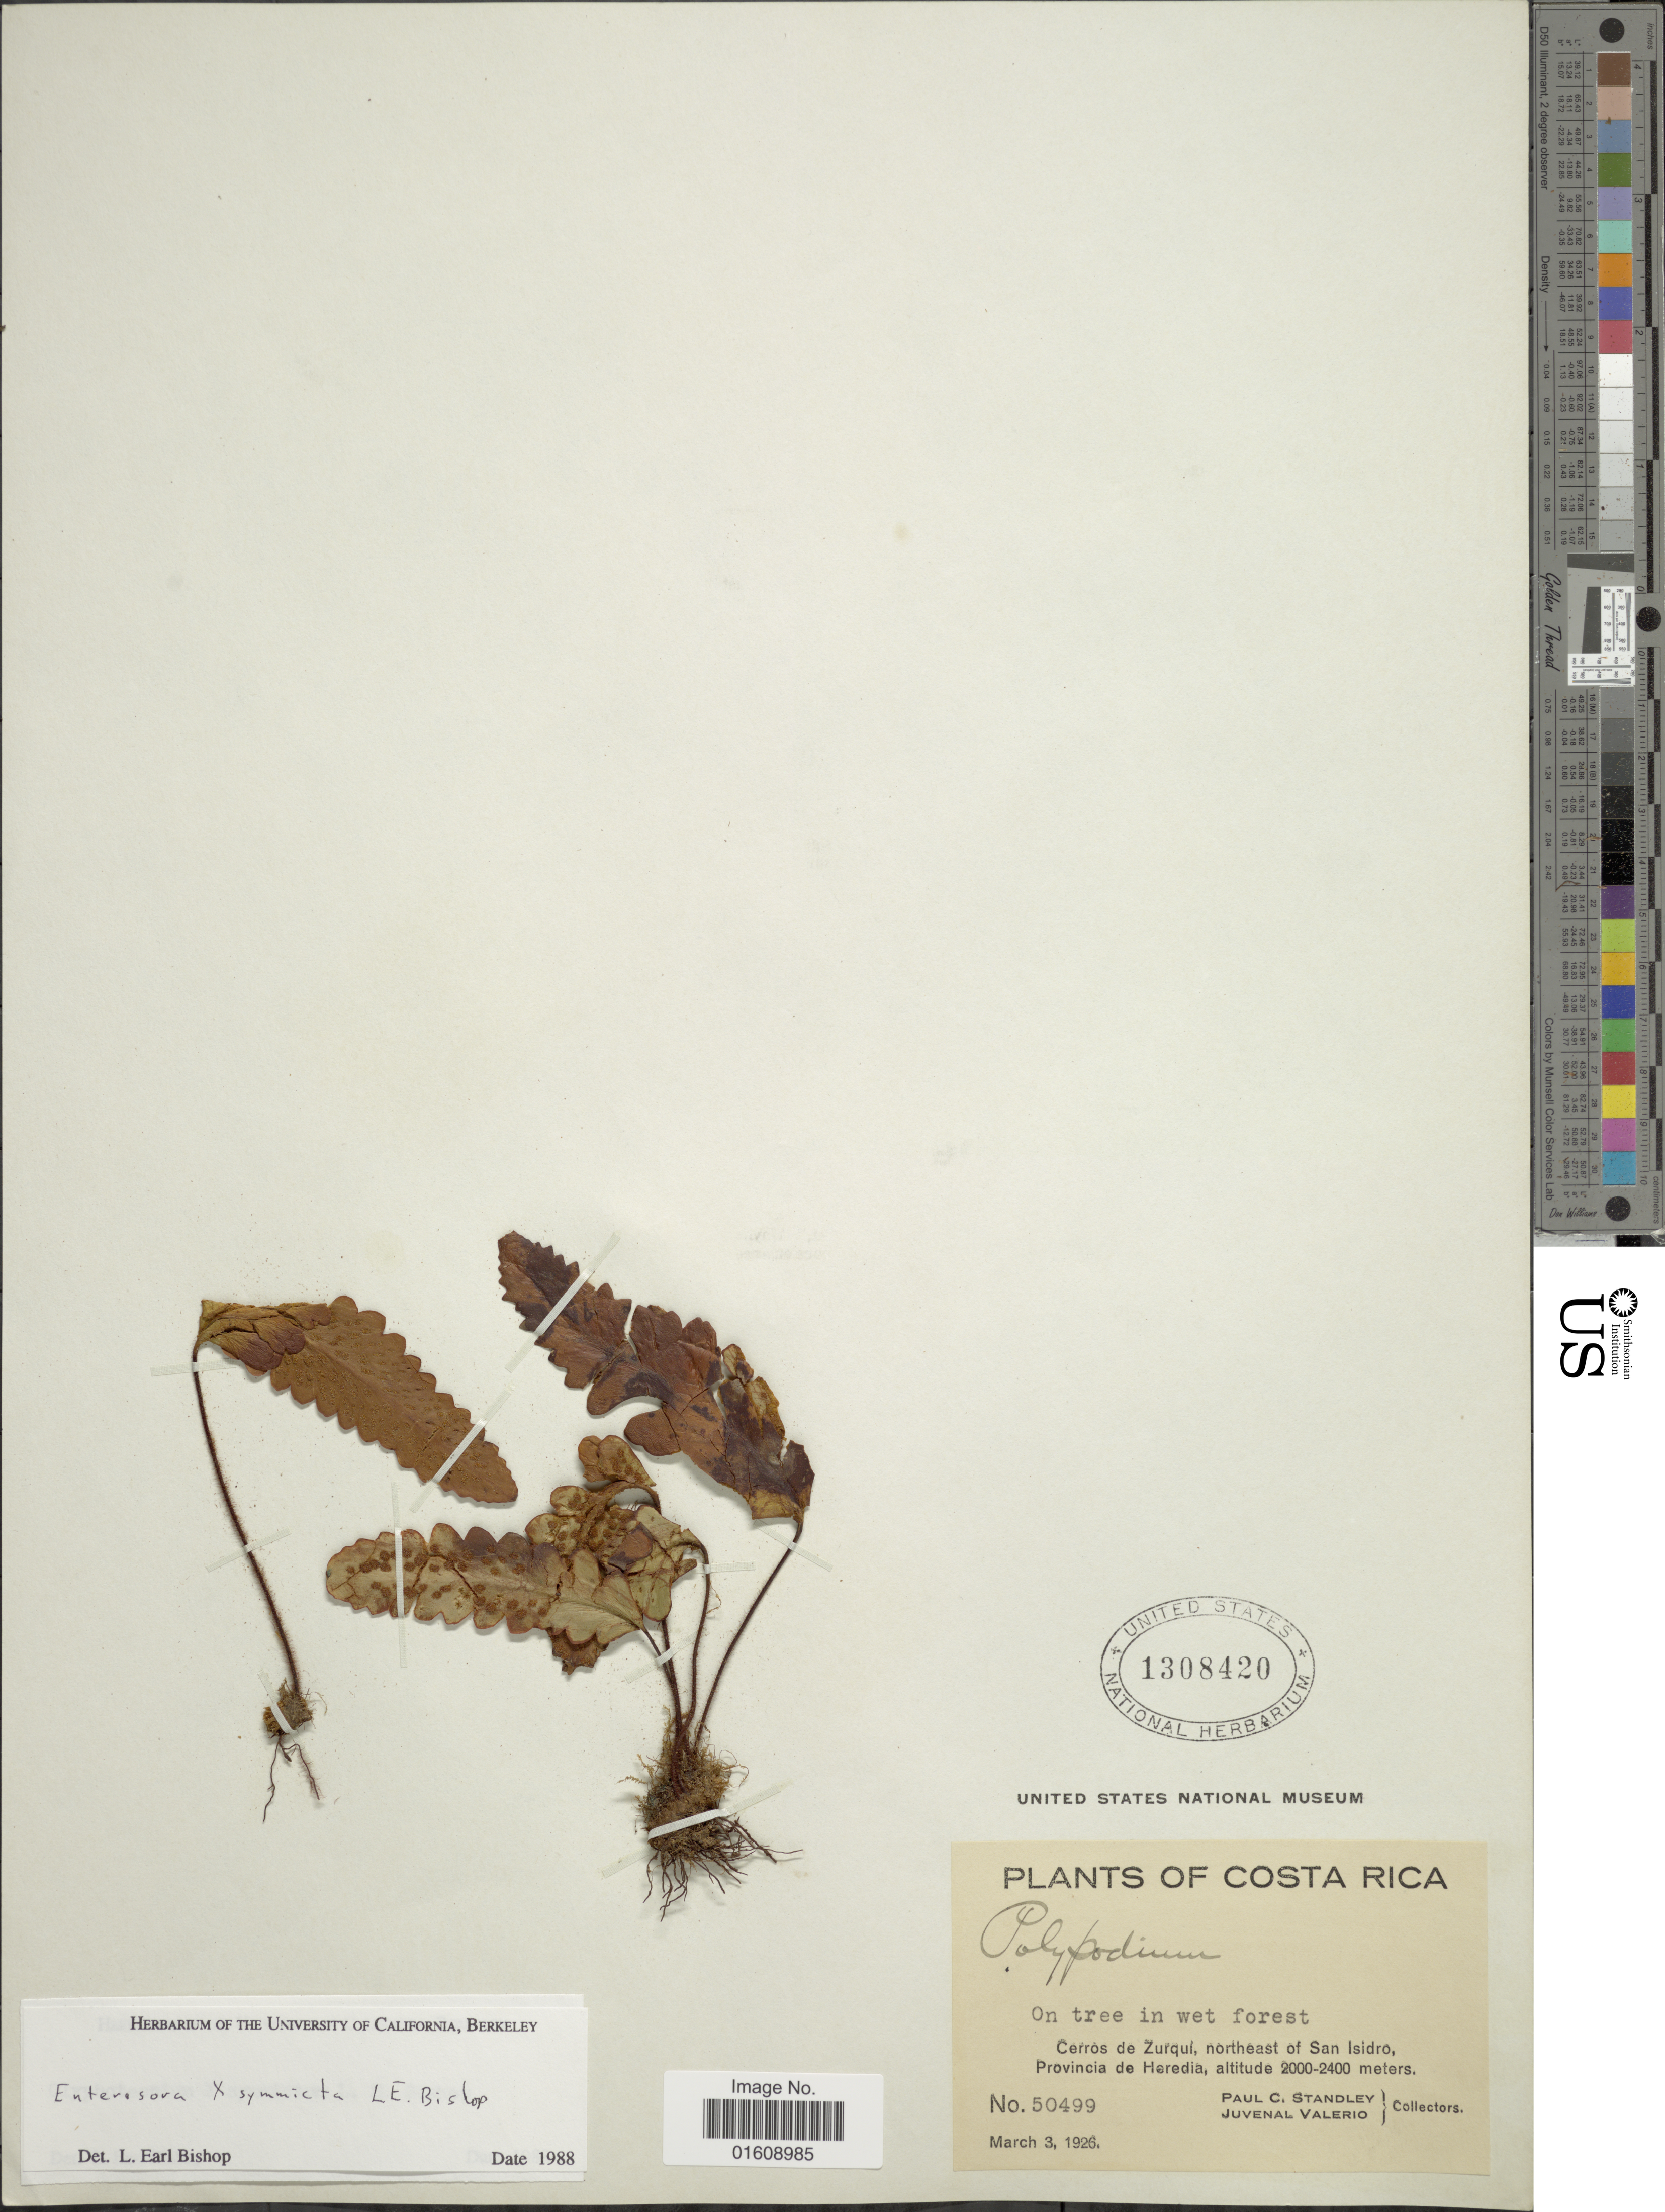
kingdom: Plantae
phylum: Tracheophyta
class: Polypodiopsida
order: Polypodiales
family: Polypodiaceae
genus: Enterosora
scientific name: Enterosora x symmicta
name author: L.E. Bishop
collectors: P. C. Standley & J. Valerio R.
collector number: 50499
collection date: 1926-03-03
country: Costa Rica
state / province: Heredia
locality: Costa Rica, Cerros de Zurqui, northeast of San Isidro, provincia de Heredia.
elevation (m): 2000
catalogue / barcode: US 1308420